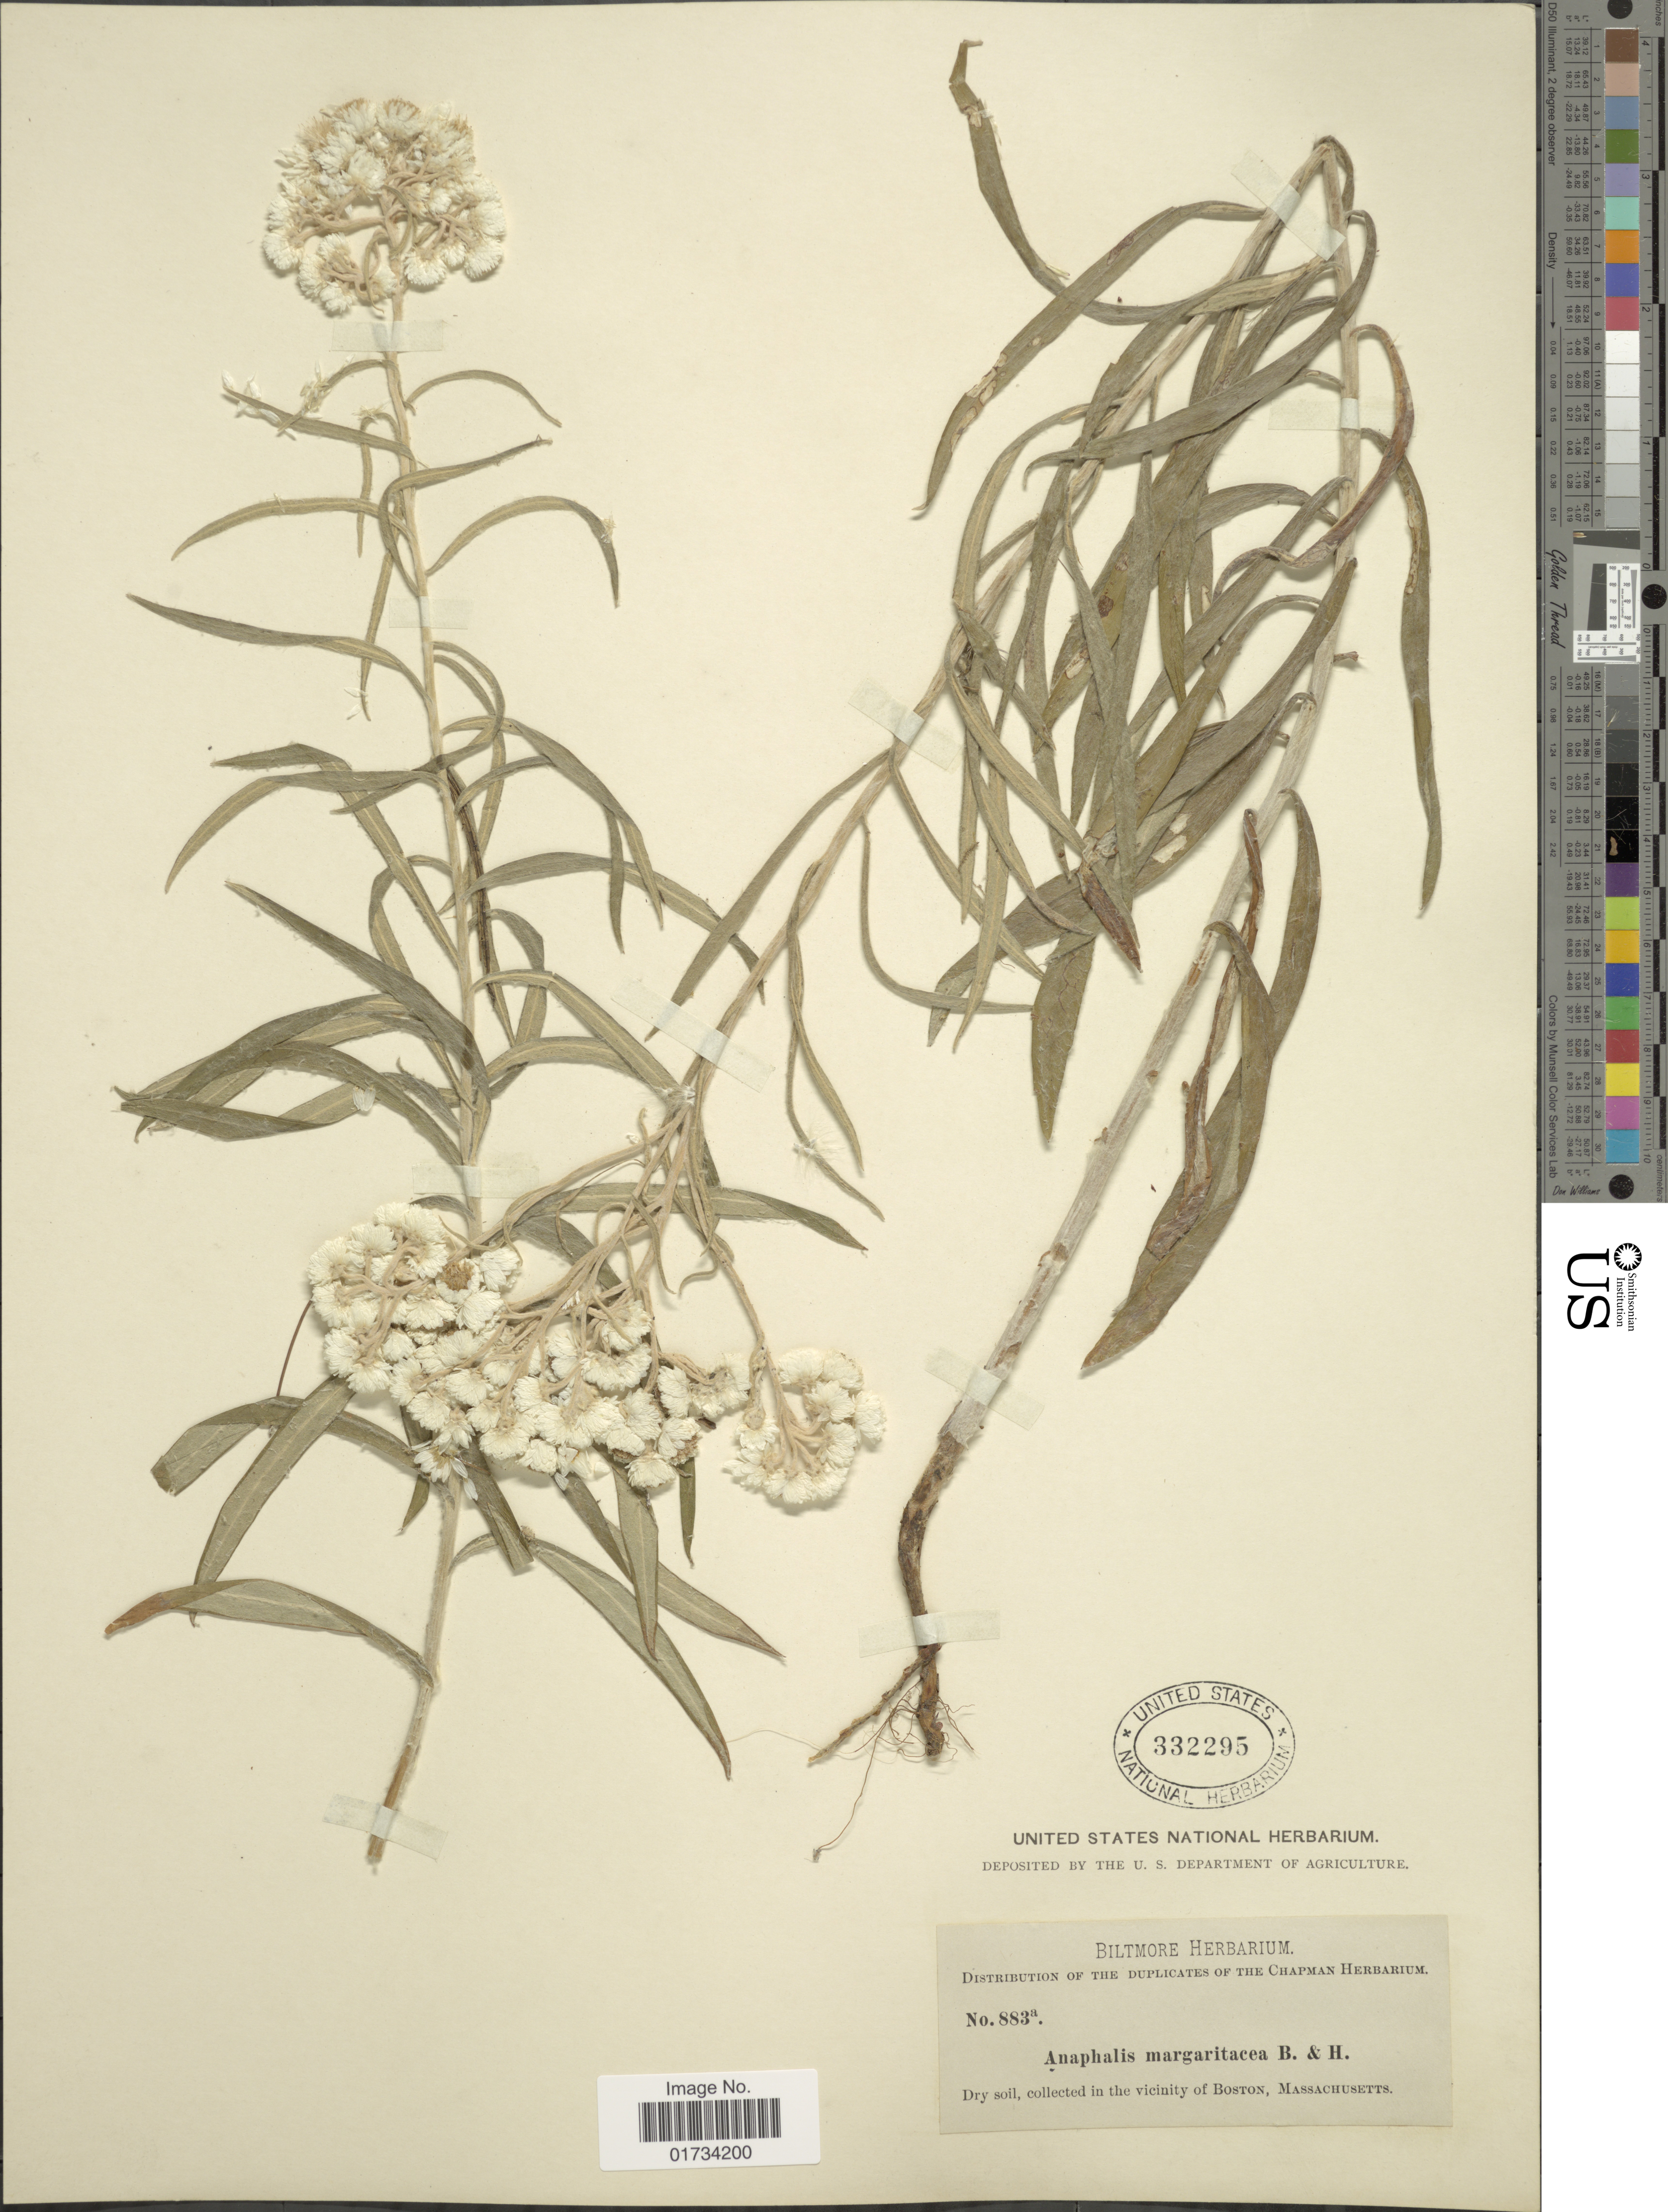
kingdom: Plantae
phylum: Tracheophyta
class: Magnoliopsida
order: Asterales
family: Asteraceae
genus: Anaphalis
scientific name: Anaphalis margaritacea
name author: (L.) Benth. & Hook. f.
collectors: ex herb. Biltmore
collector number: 883a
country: United States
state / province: Massachusetts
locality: Dry soil, in the vicinity of Boston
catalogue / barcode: US 332295